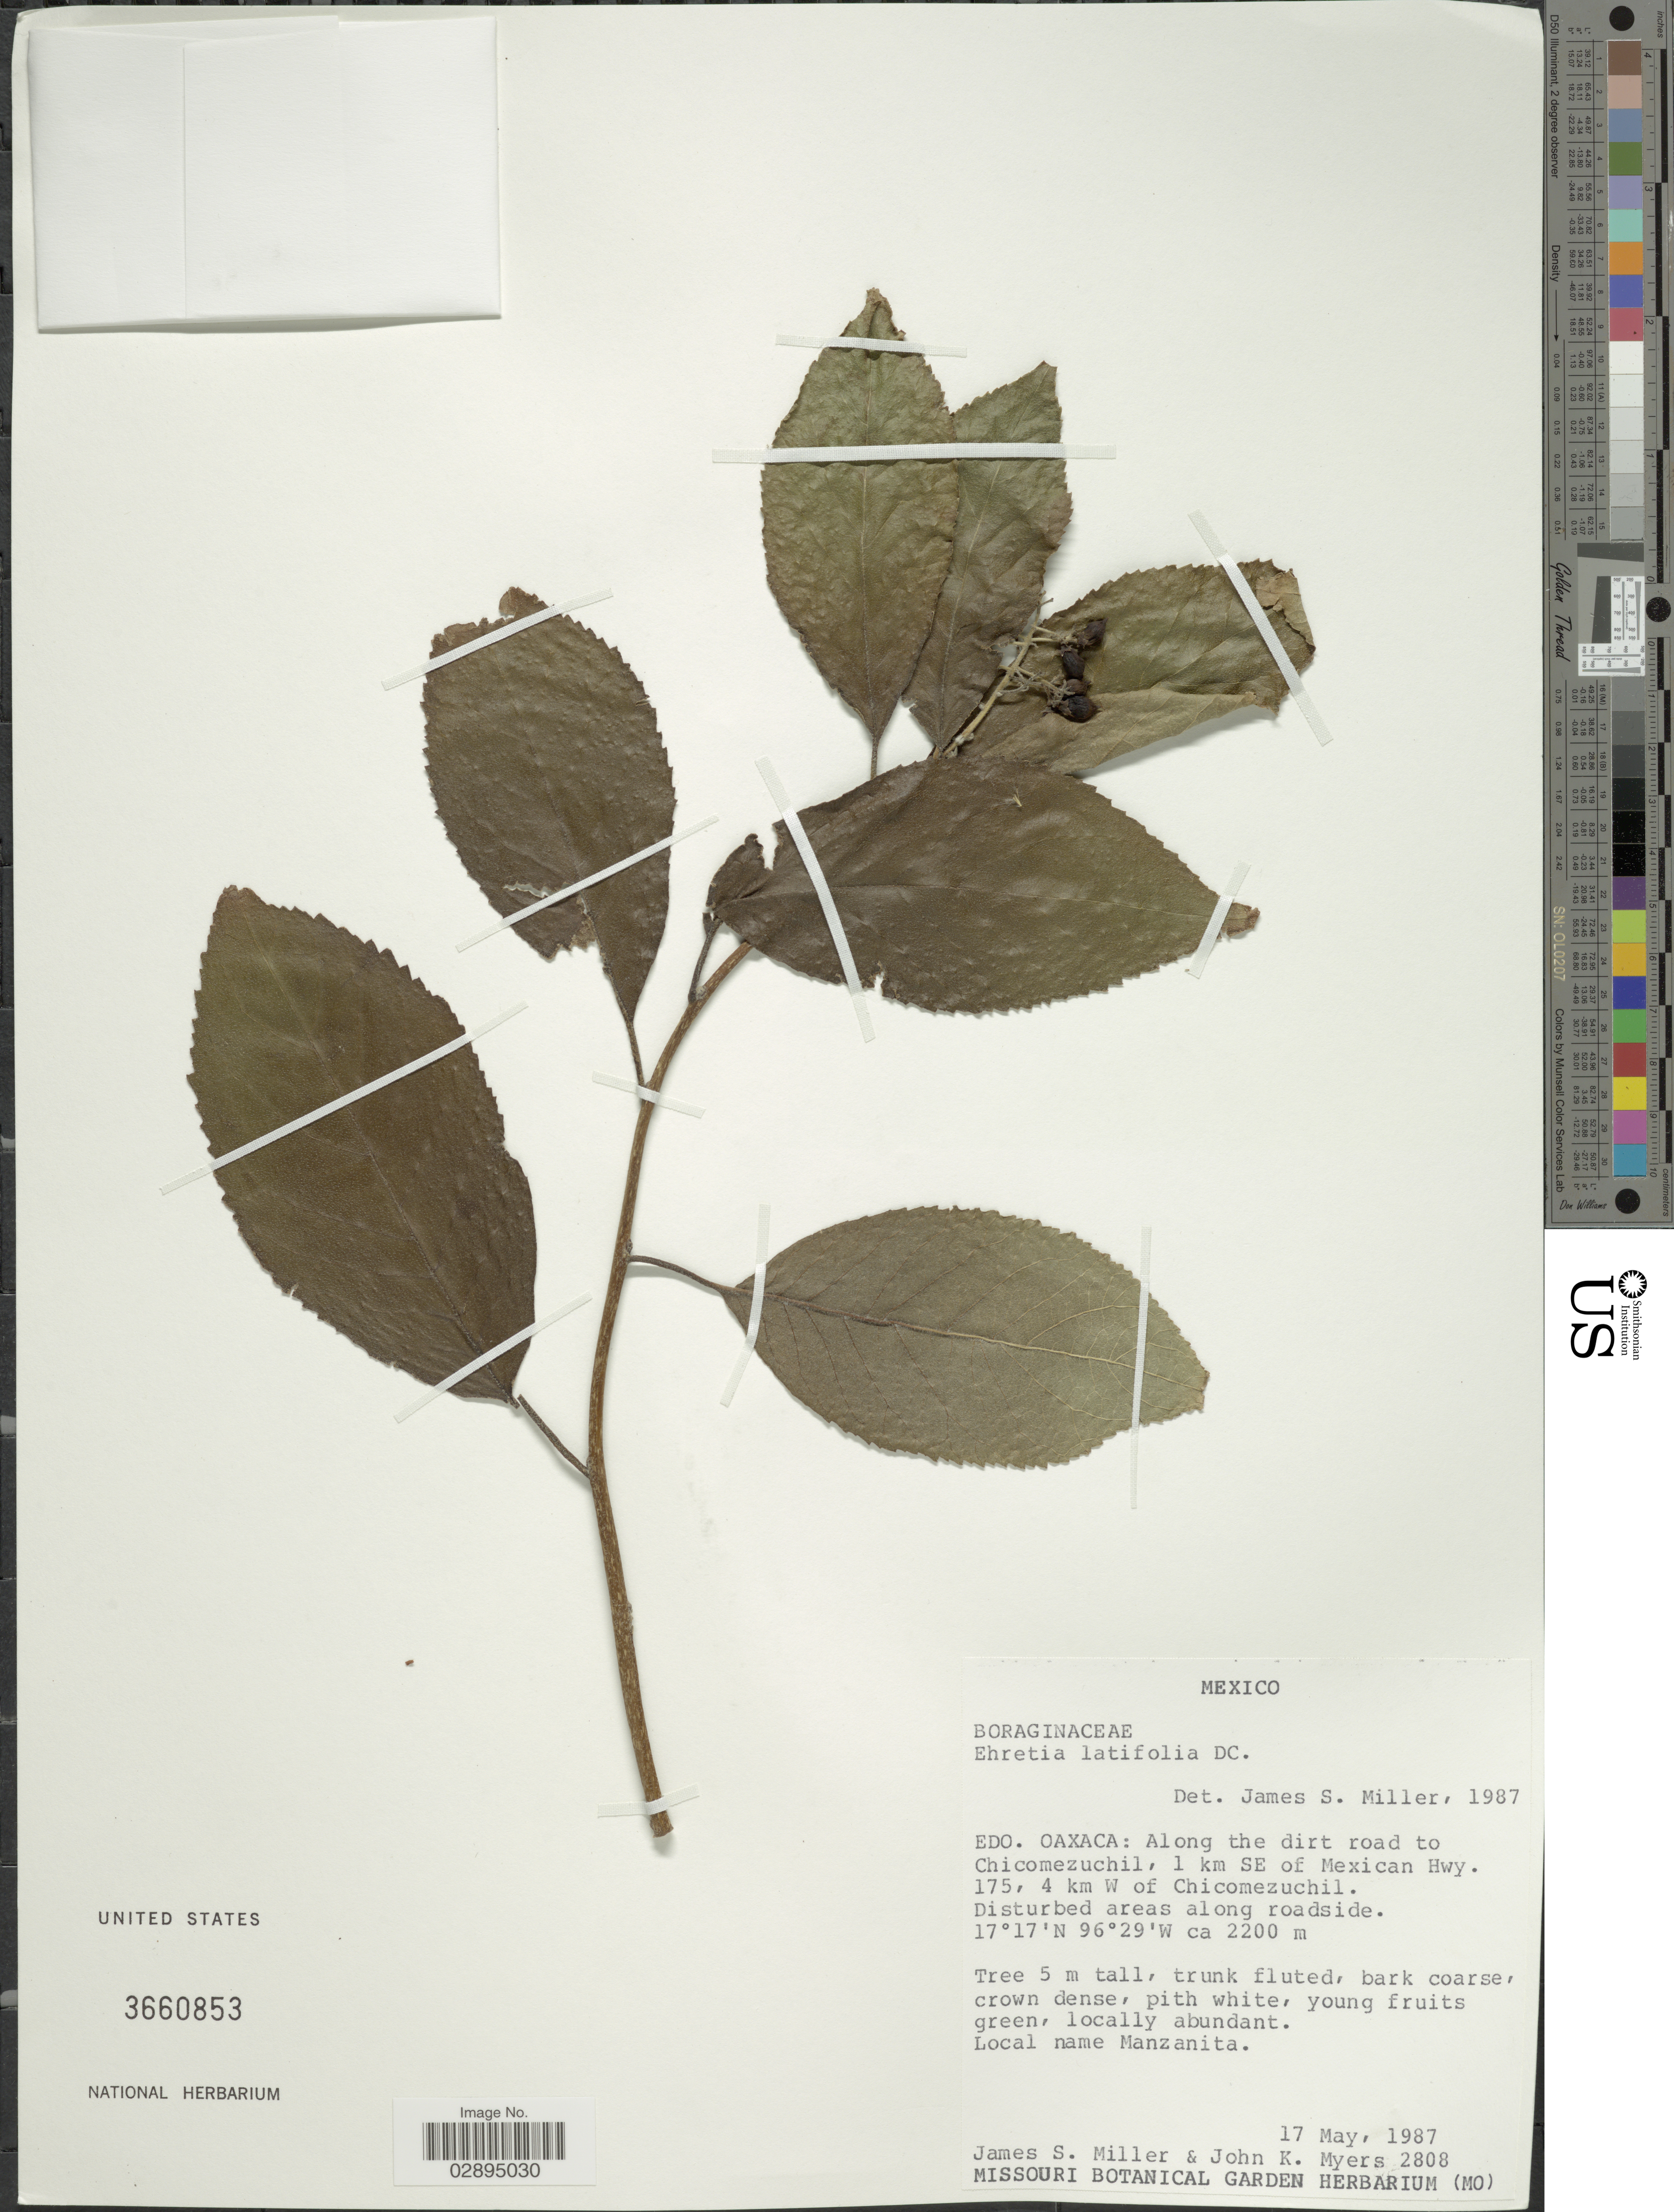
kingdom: Plantae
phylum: Tracheophyta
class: Magnoliopsida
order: Boraginales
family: Ehretiaceae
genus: Ehretia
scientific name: Ehretia latifolia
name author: DC.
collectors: J. S. Miller & J. Myers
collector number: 2808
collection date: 1987-05-17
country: Mexico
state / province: Oaxaca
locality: Edo. Oaxaca: Along the dirt road to Chicomezuchil, 1 km SE of Mexican Hwy.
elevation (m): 2200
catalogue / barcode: US 3660853